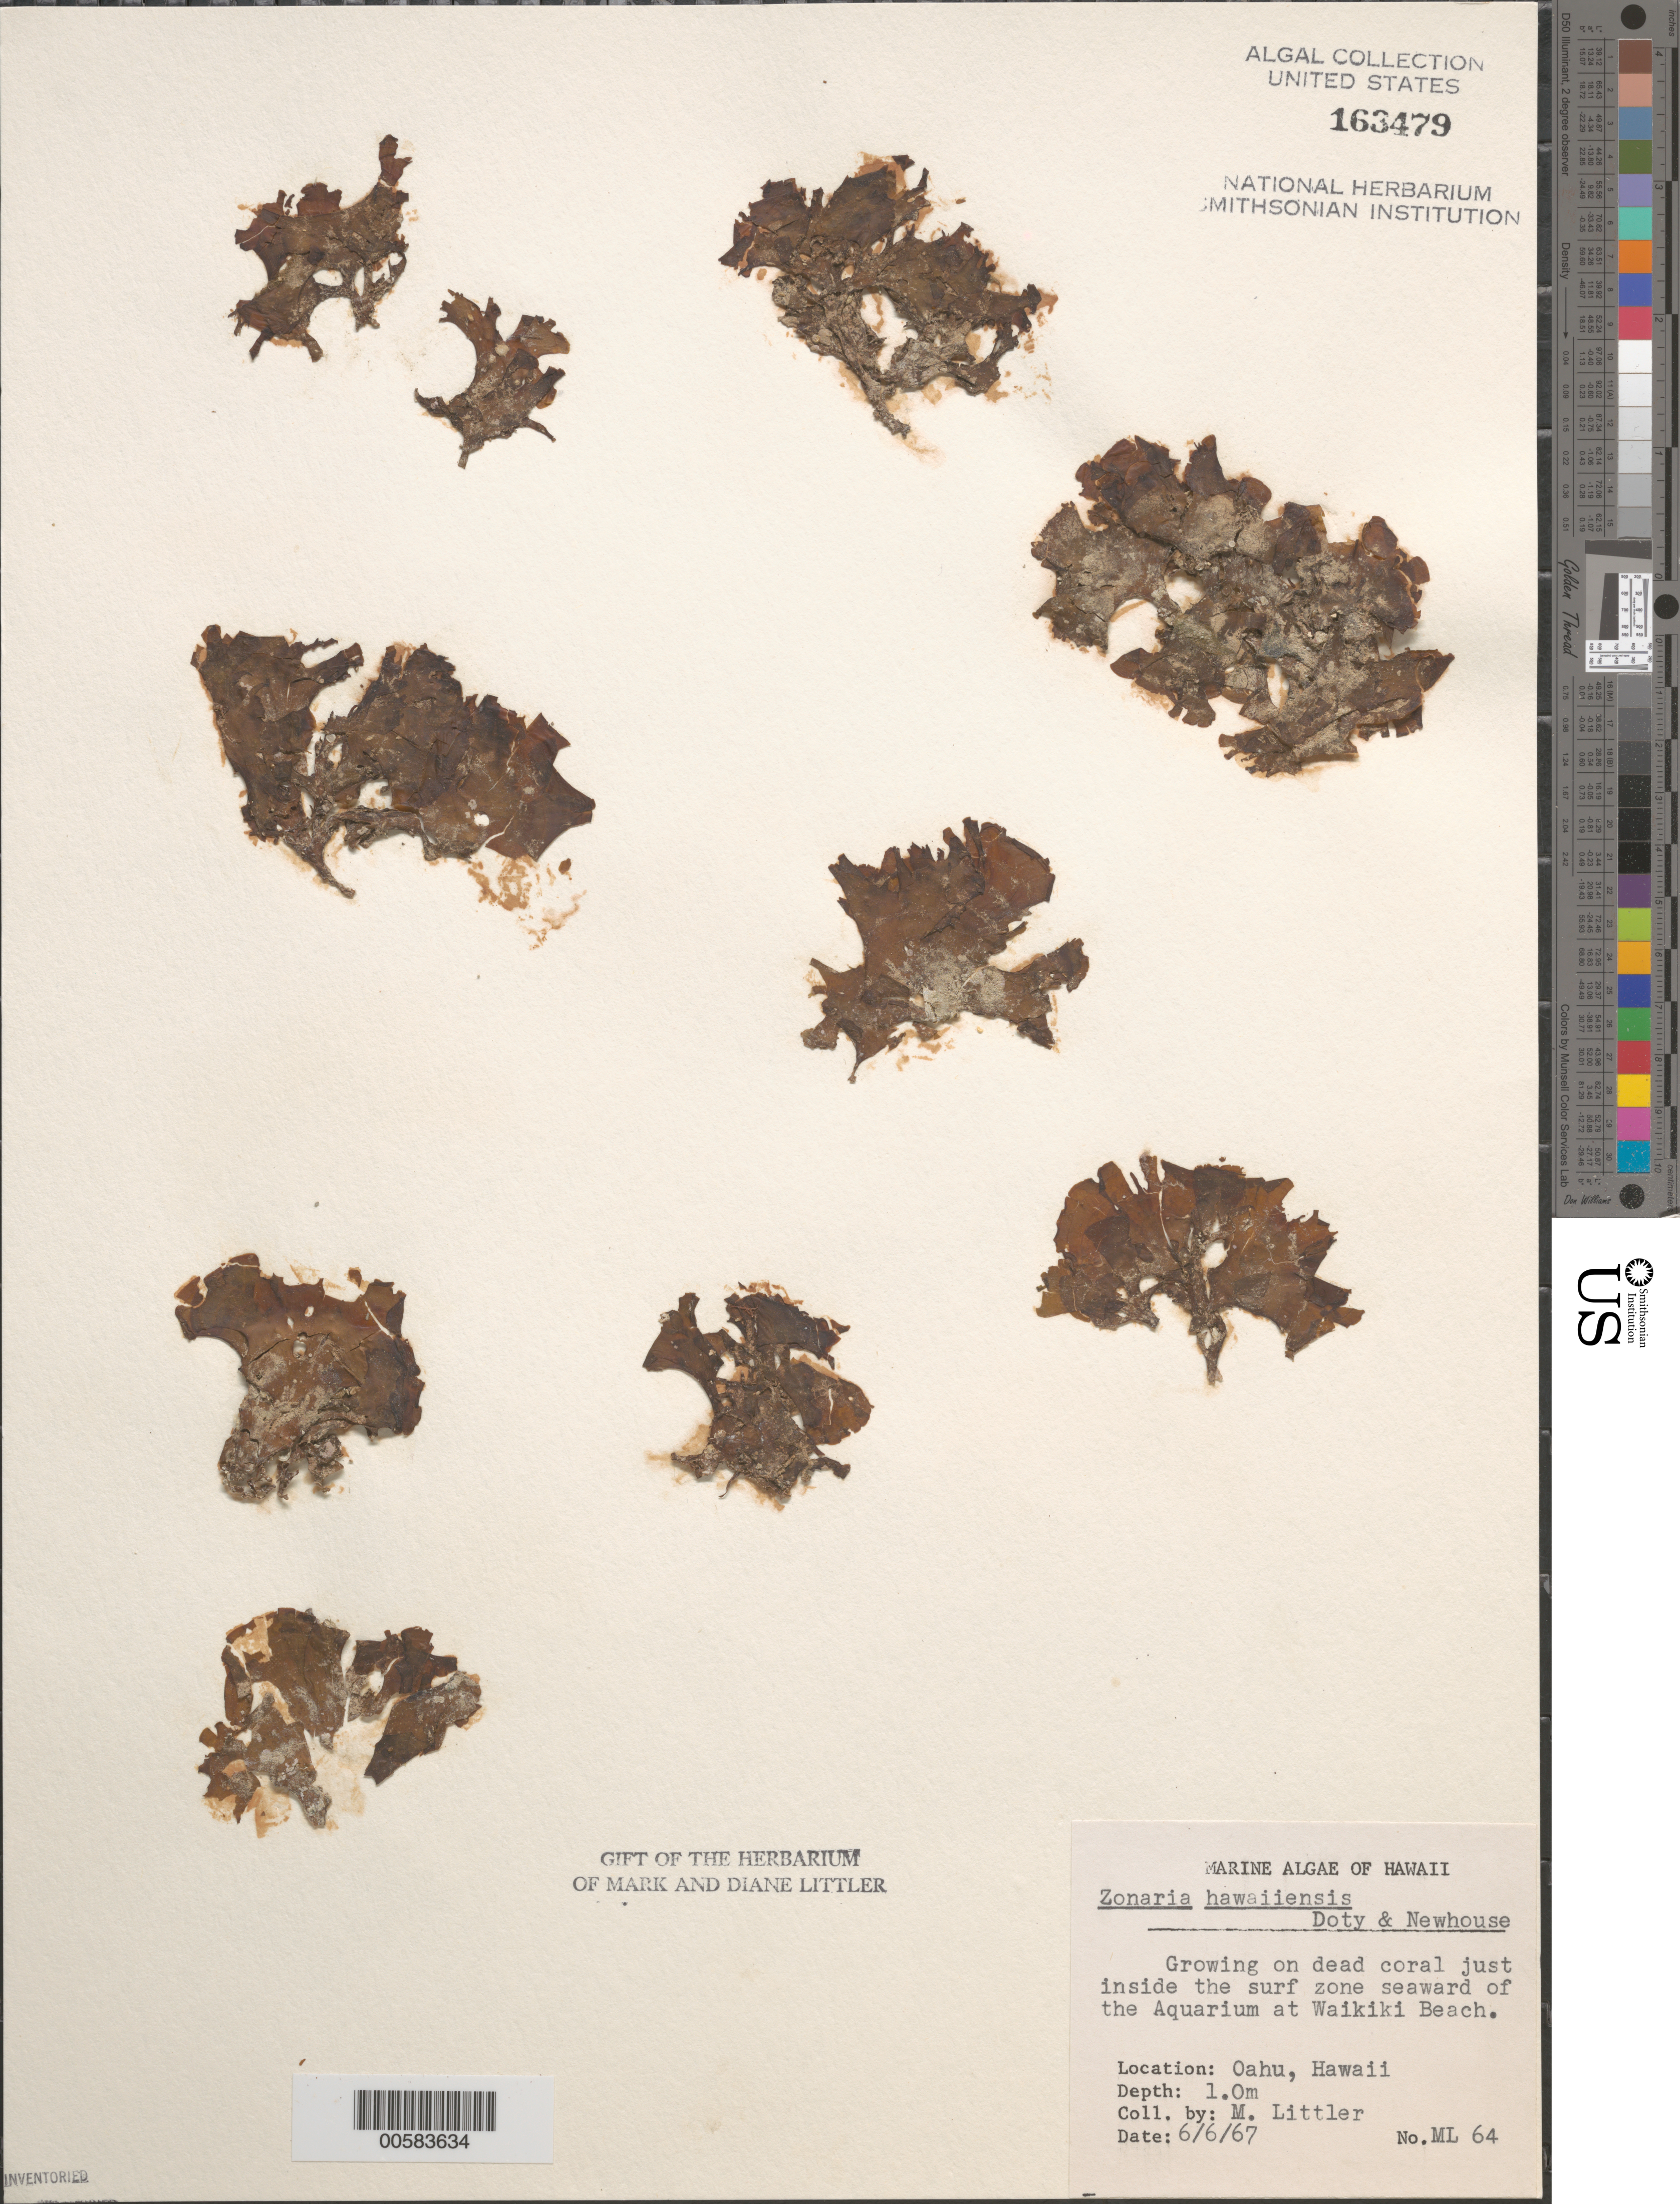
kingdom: Chromista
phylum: Ochrophyta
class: Phaeophyceae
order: Dictyotales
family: Dictyotaceae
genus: Stypopodium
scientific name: Stypopodium flabelliforme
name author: Weber Bosse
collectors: M. M. Littler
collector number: ML 64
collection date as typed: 06 Jun 1967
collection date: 1967-06-06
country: United States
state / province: Hawaii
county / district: Honolulu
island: Oahu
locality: Waikiki Beach near Aquarium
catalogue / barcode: US 163479